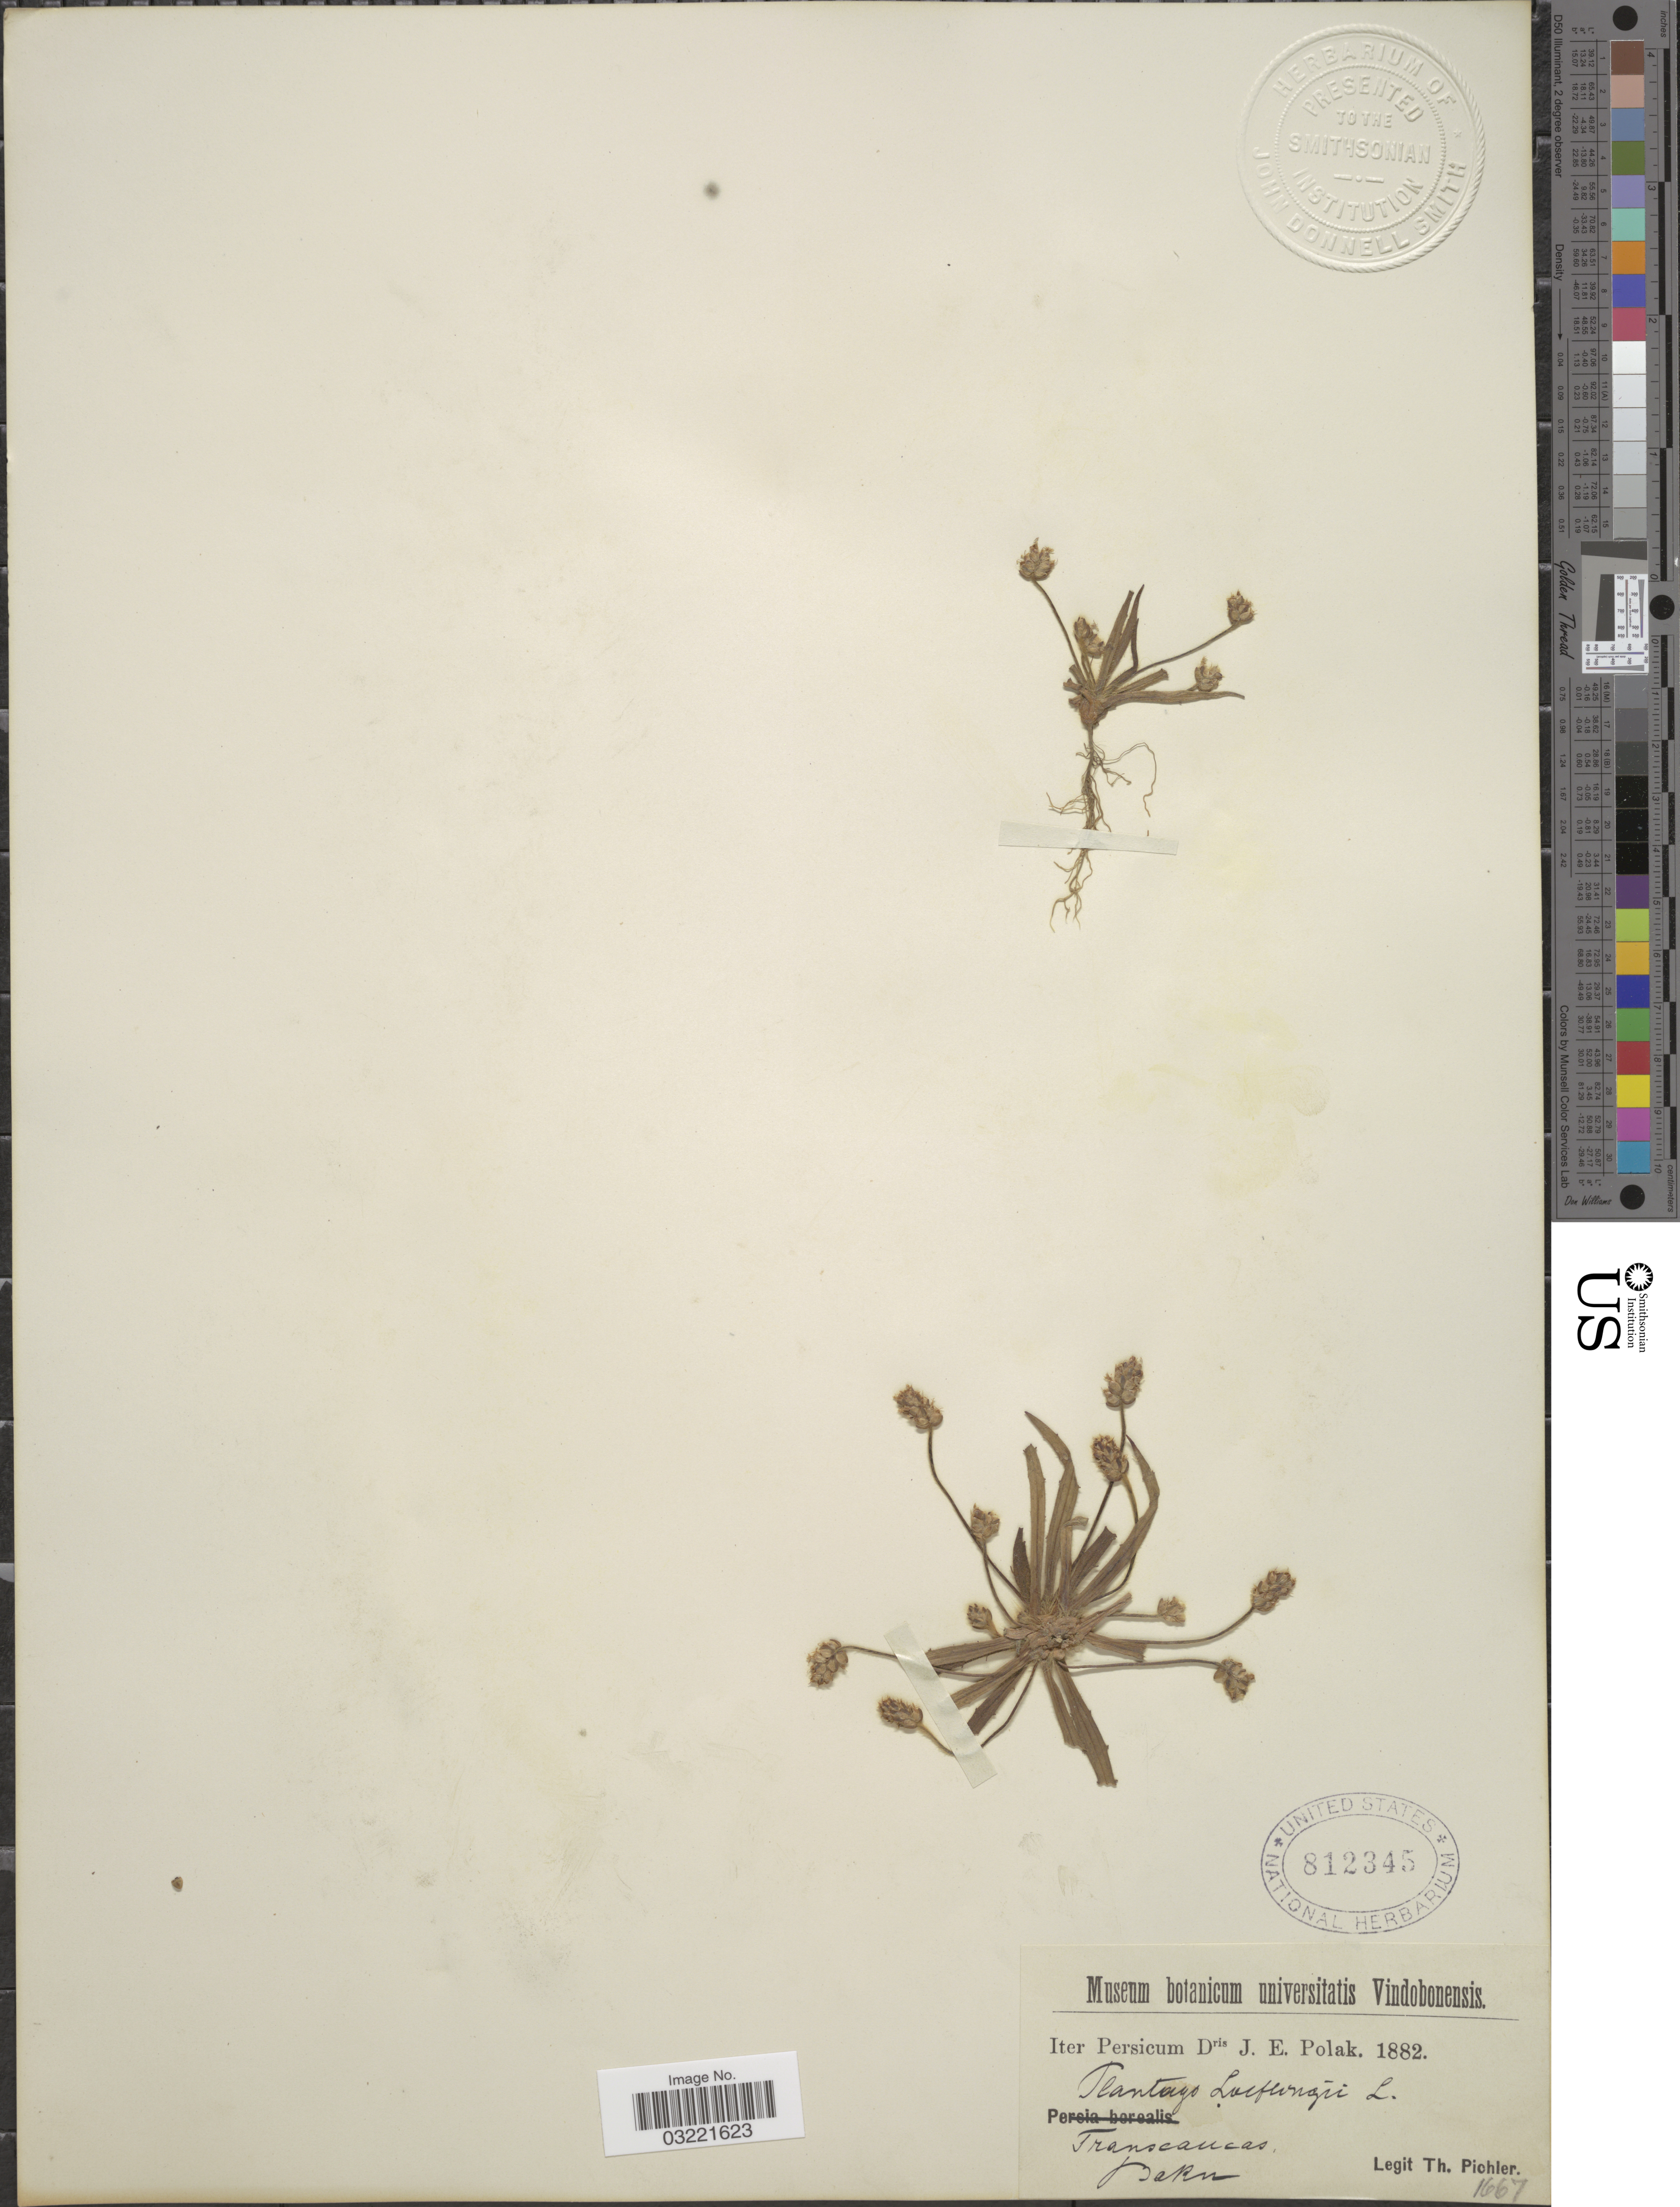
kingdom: Plantae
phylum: Tracheophyta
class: Magnoliopsida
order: Lamiales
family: Plantaginaceae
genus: Plantago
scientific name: Plantago loeflingii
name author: L.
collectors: T. Pichler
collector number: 1667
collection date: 1882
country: Iran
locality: Iter Persicum. Transcaucas, Bakn [interpreted].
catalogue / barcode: US 812345